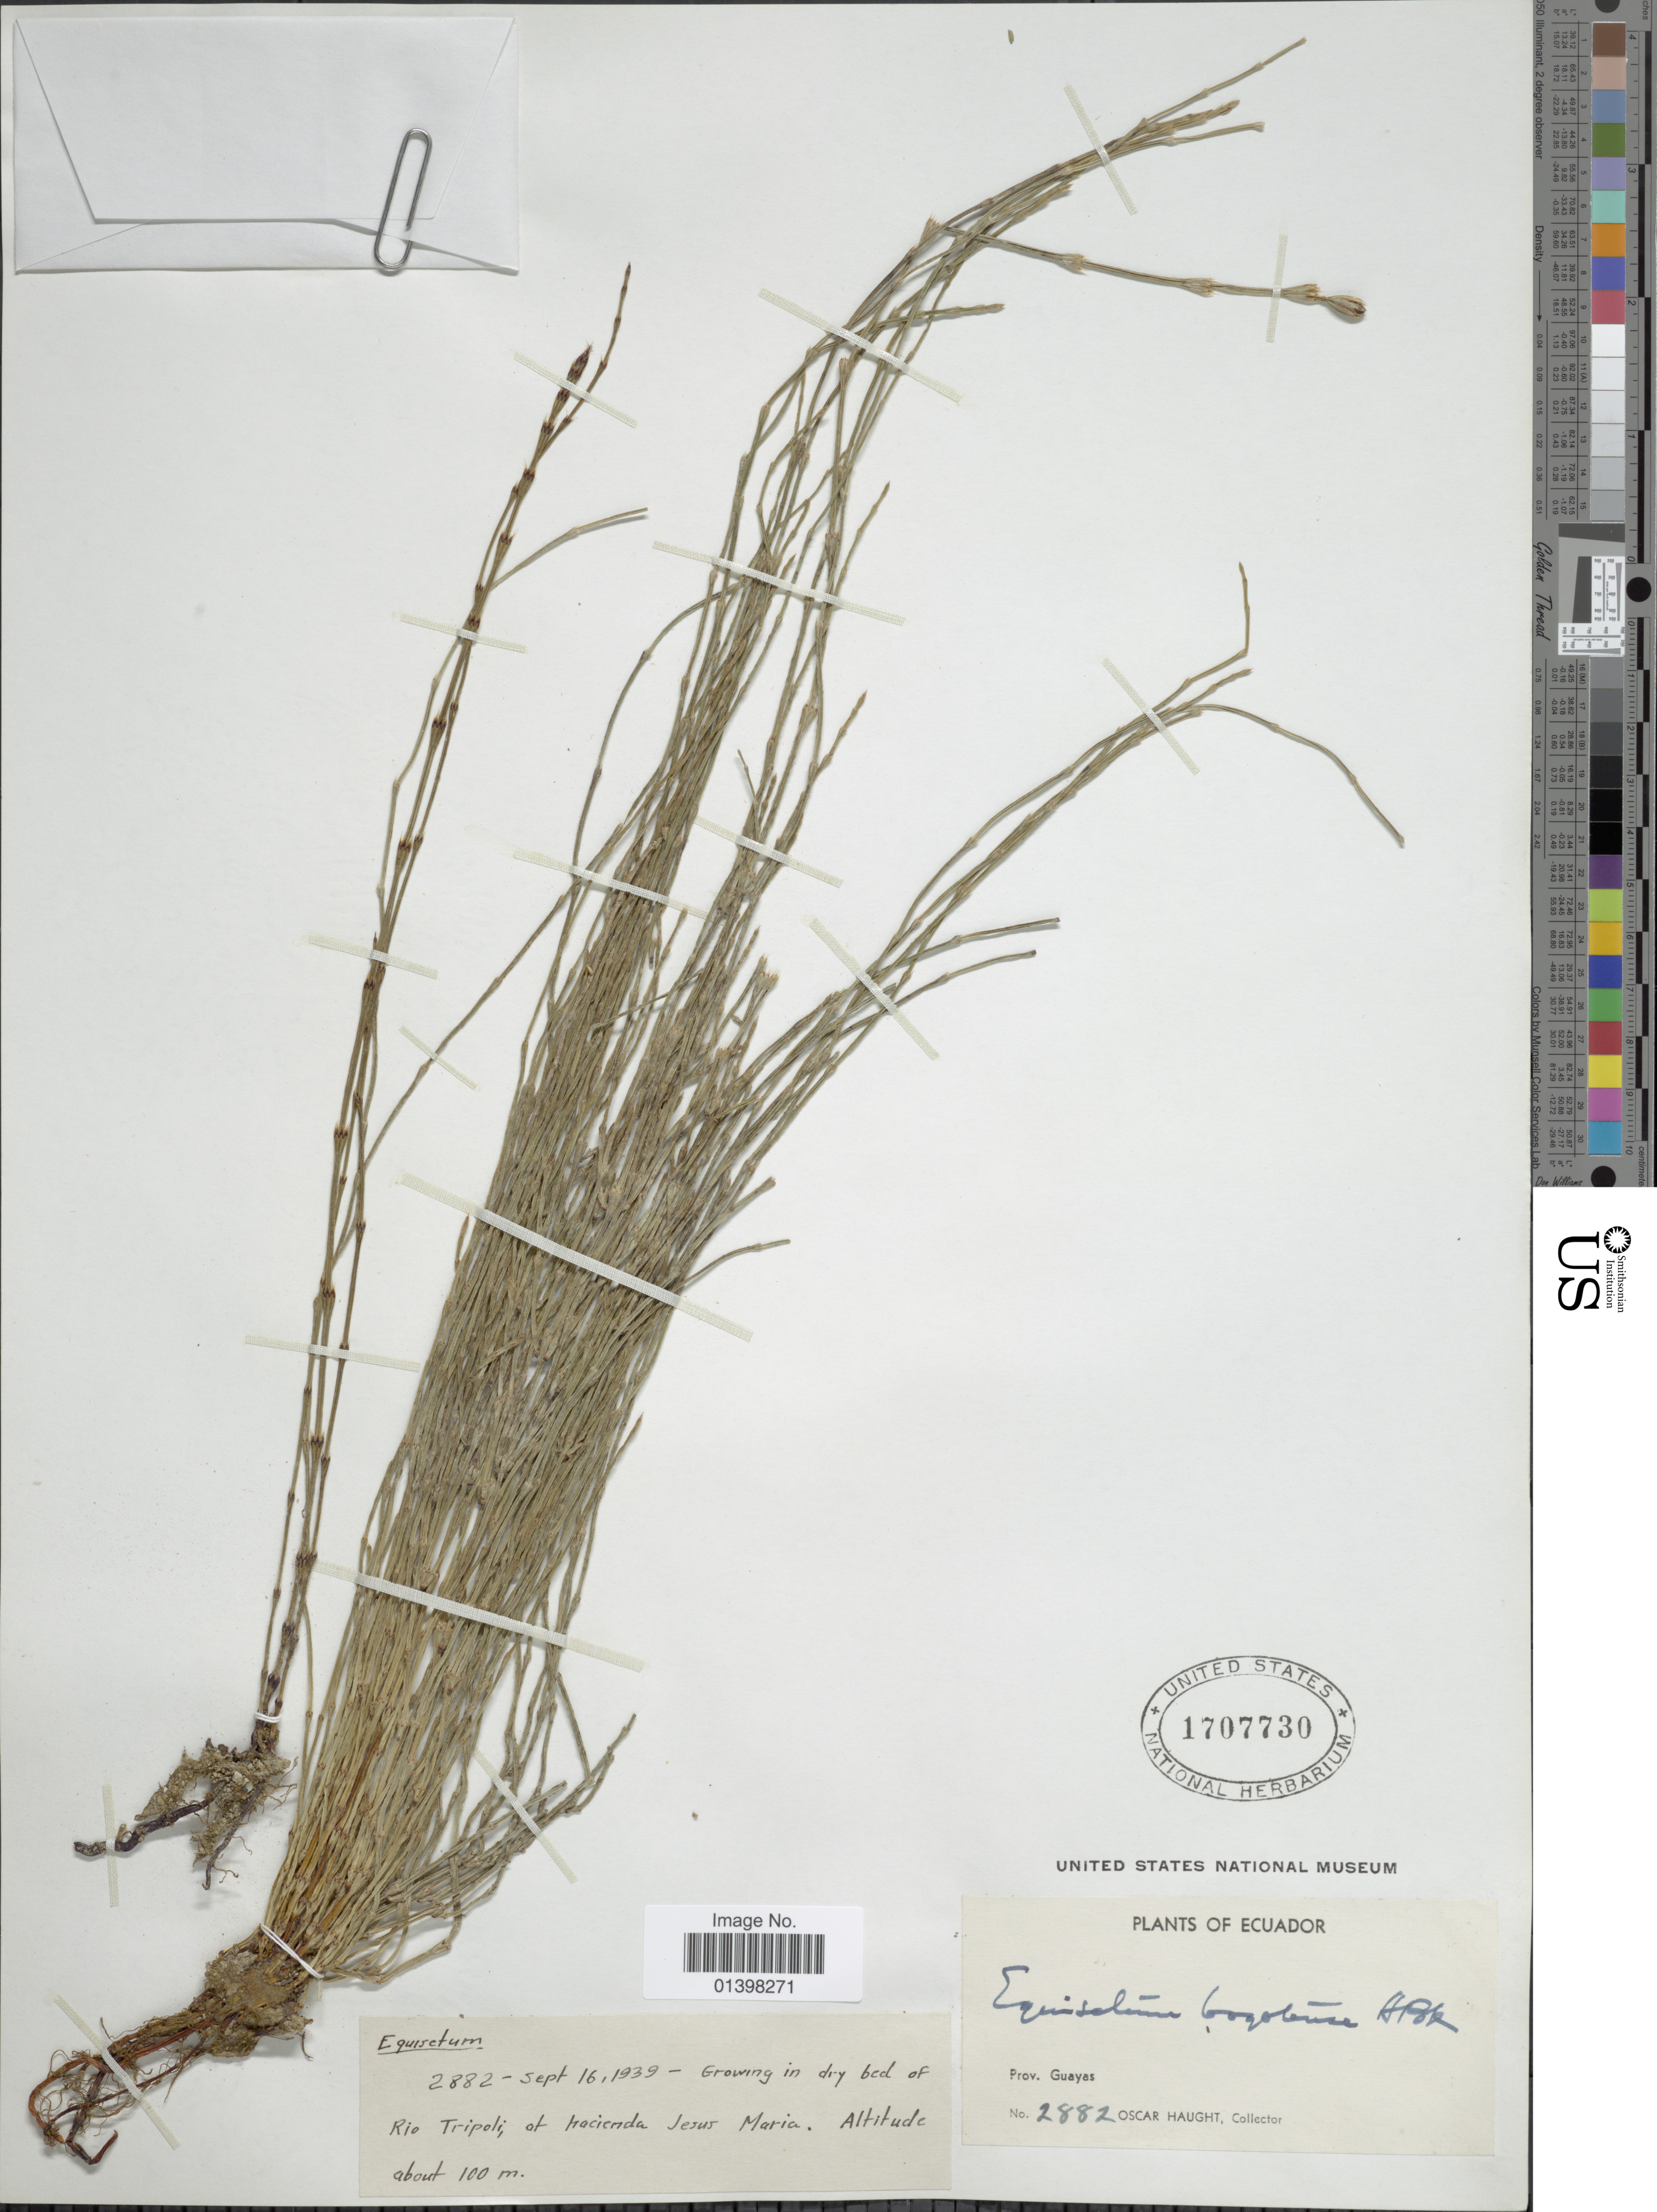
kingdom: Plantae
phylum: Tracheophyta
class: Polypodiopsida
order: Equisetales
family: Equisetaceae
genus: Equisetum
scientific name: Equisetum bogotense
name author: Kunth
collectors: O. L. Haught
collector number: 2882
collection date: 1939-09-02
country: Ecuador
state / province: Guayas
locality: Growing in dry bed of Rio Tripoli at hacienda Jesus Maria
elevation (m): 100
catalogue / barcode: US 1707730